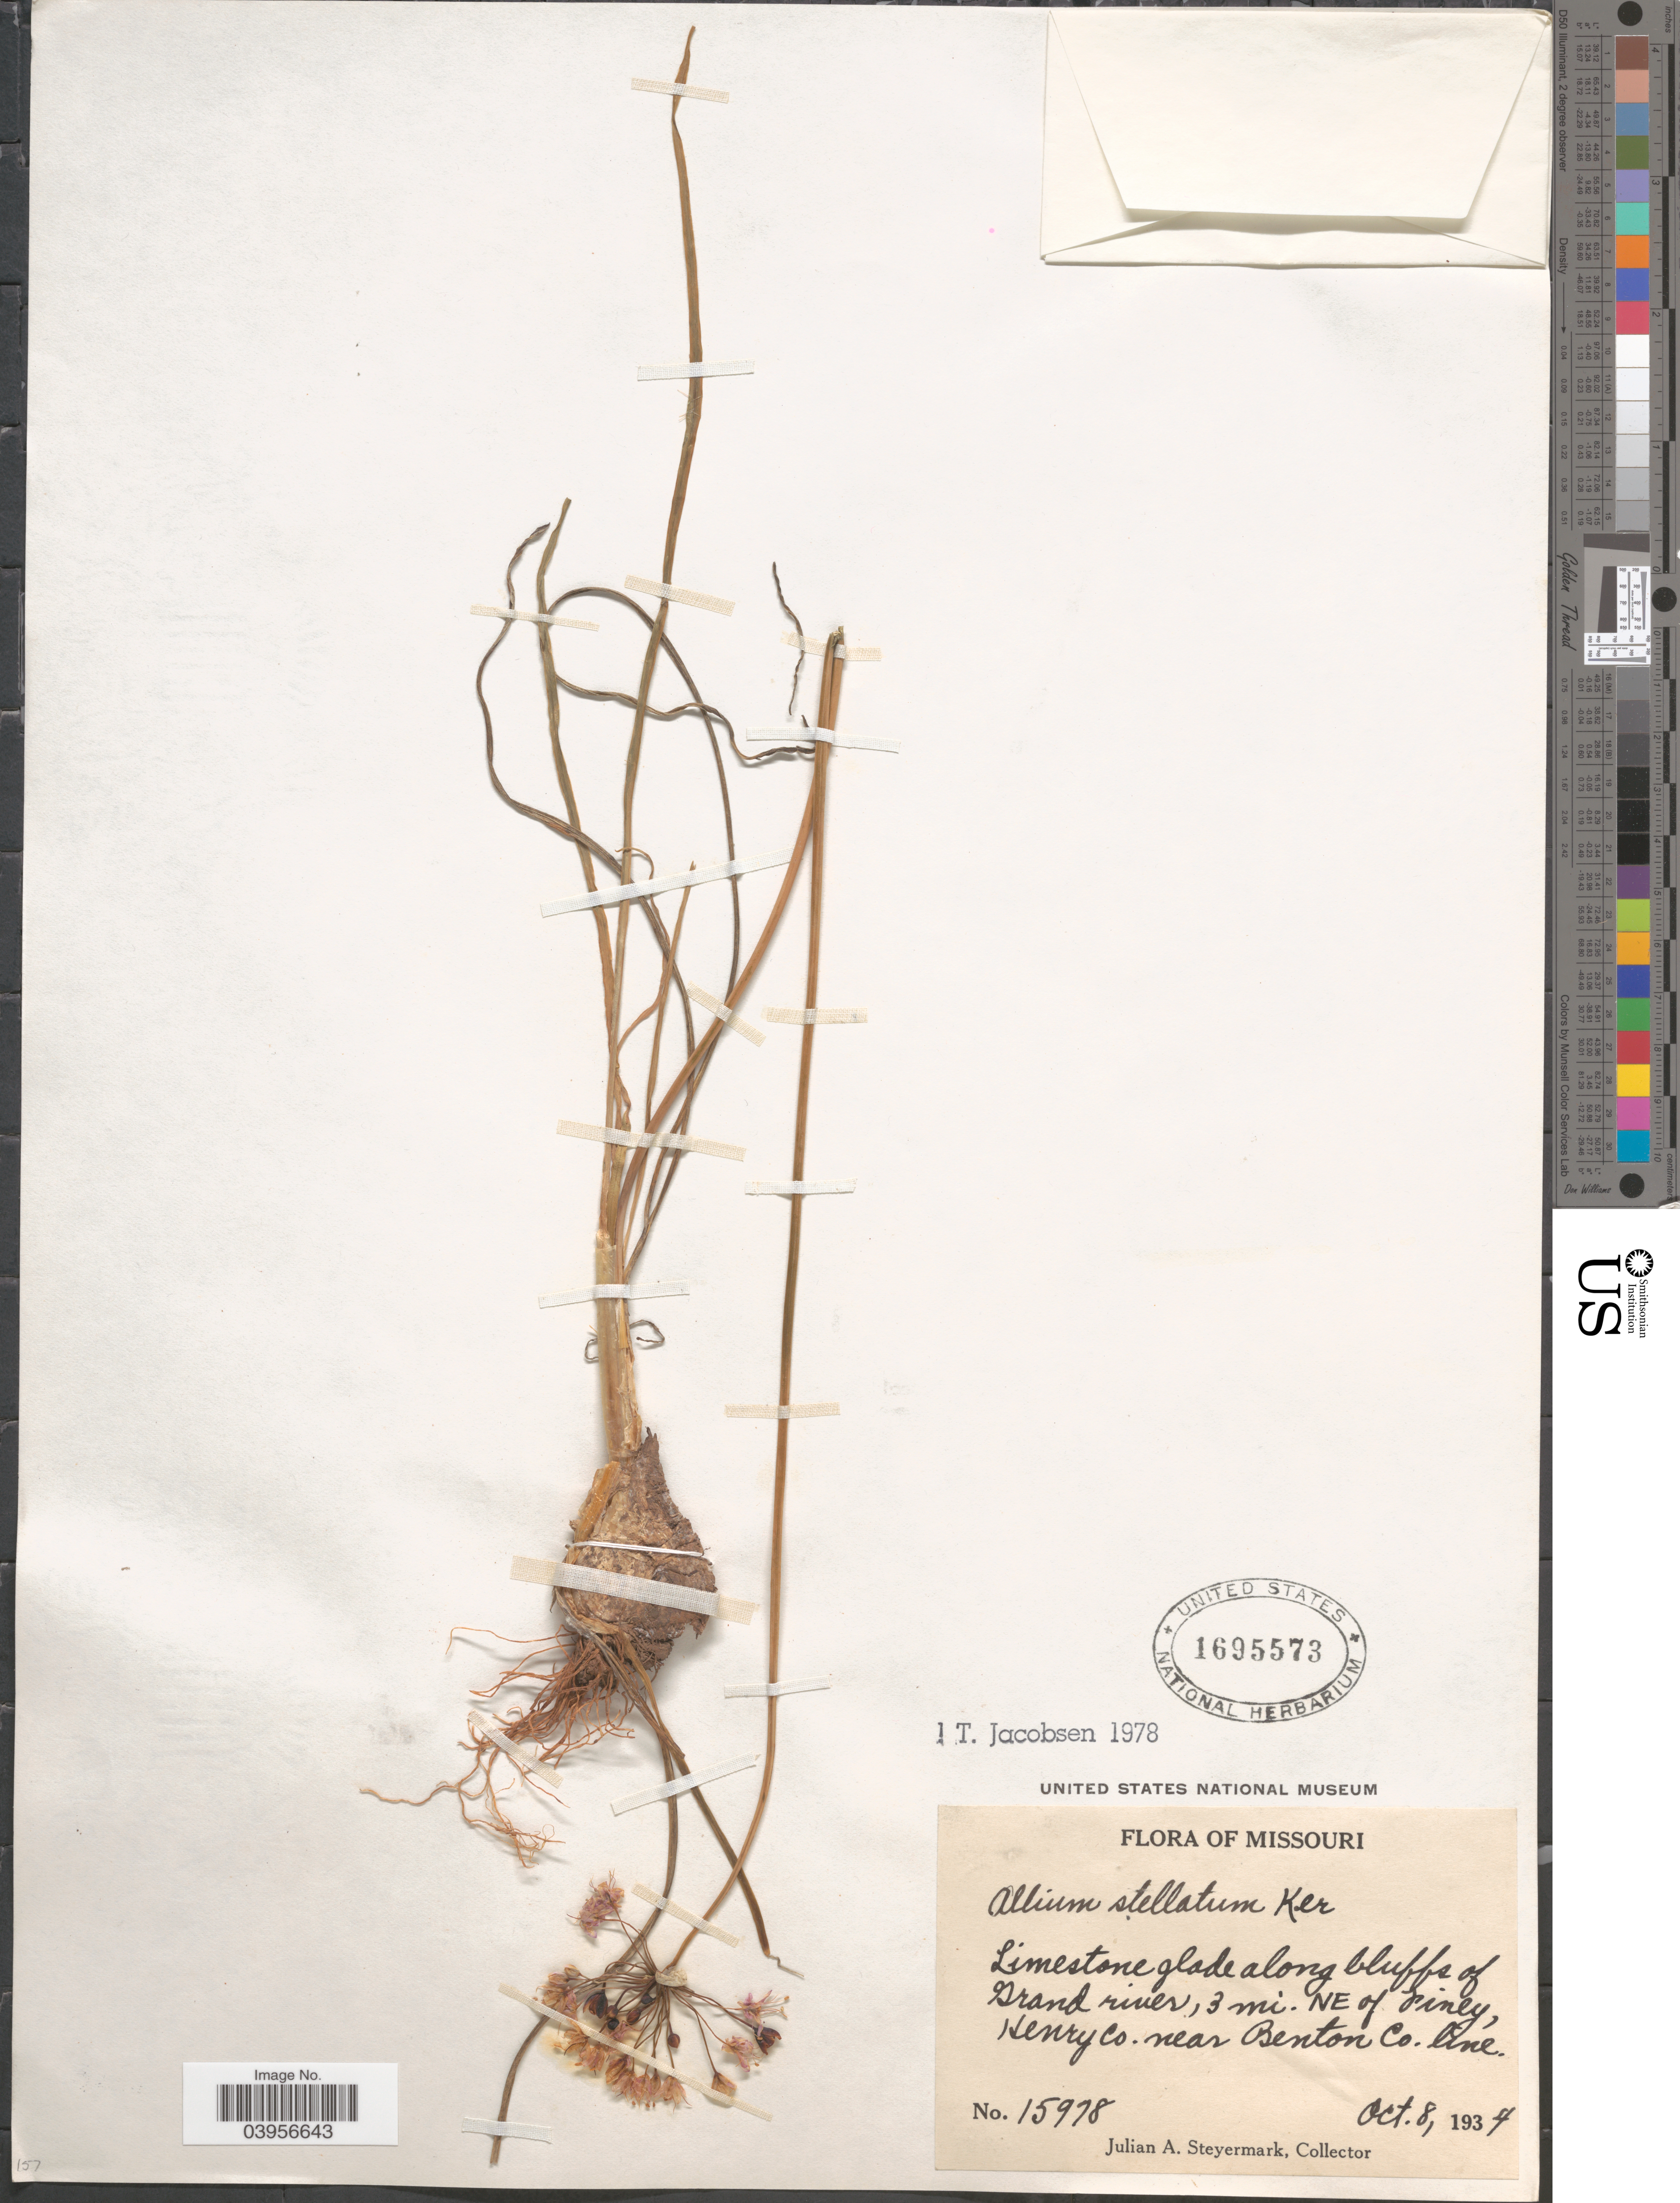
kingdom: Plantae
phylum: Tracheophyta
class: Liliopsida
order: Asparagales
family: Amaryllidaceae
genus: Allium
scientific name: Allium stellatum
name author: Nutt. ex Ker Gawl.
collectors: J. Steyermark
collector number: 15978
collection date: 1934-10-08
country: United States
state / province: Missouri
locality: Limestone glade along bluffs of Grand river, 3 mi. NE of Piney, Henry Co. near Benton Co. line.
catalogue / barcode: US 1695573